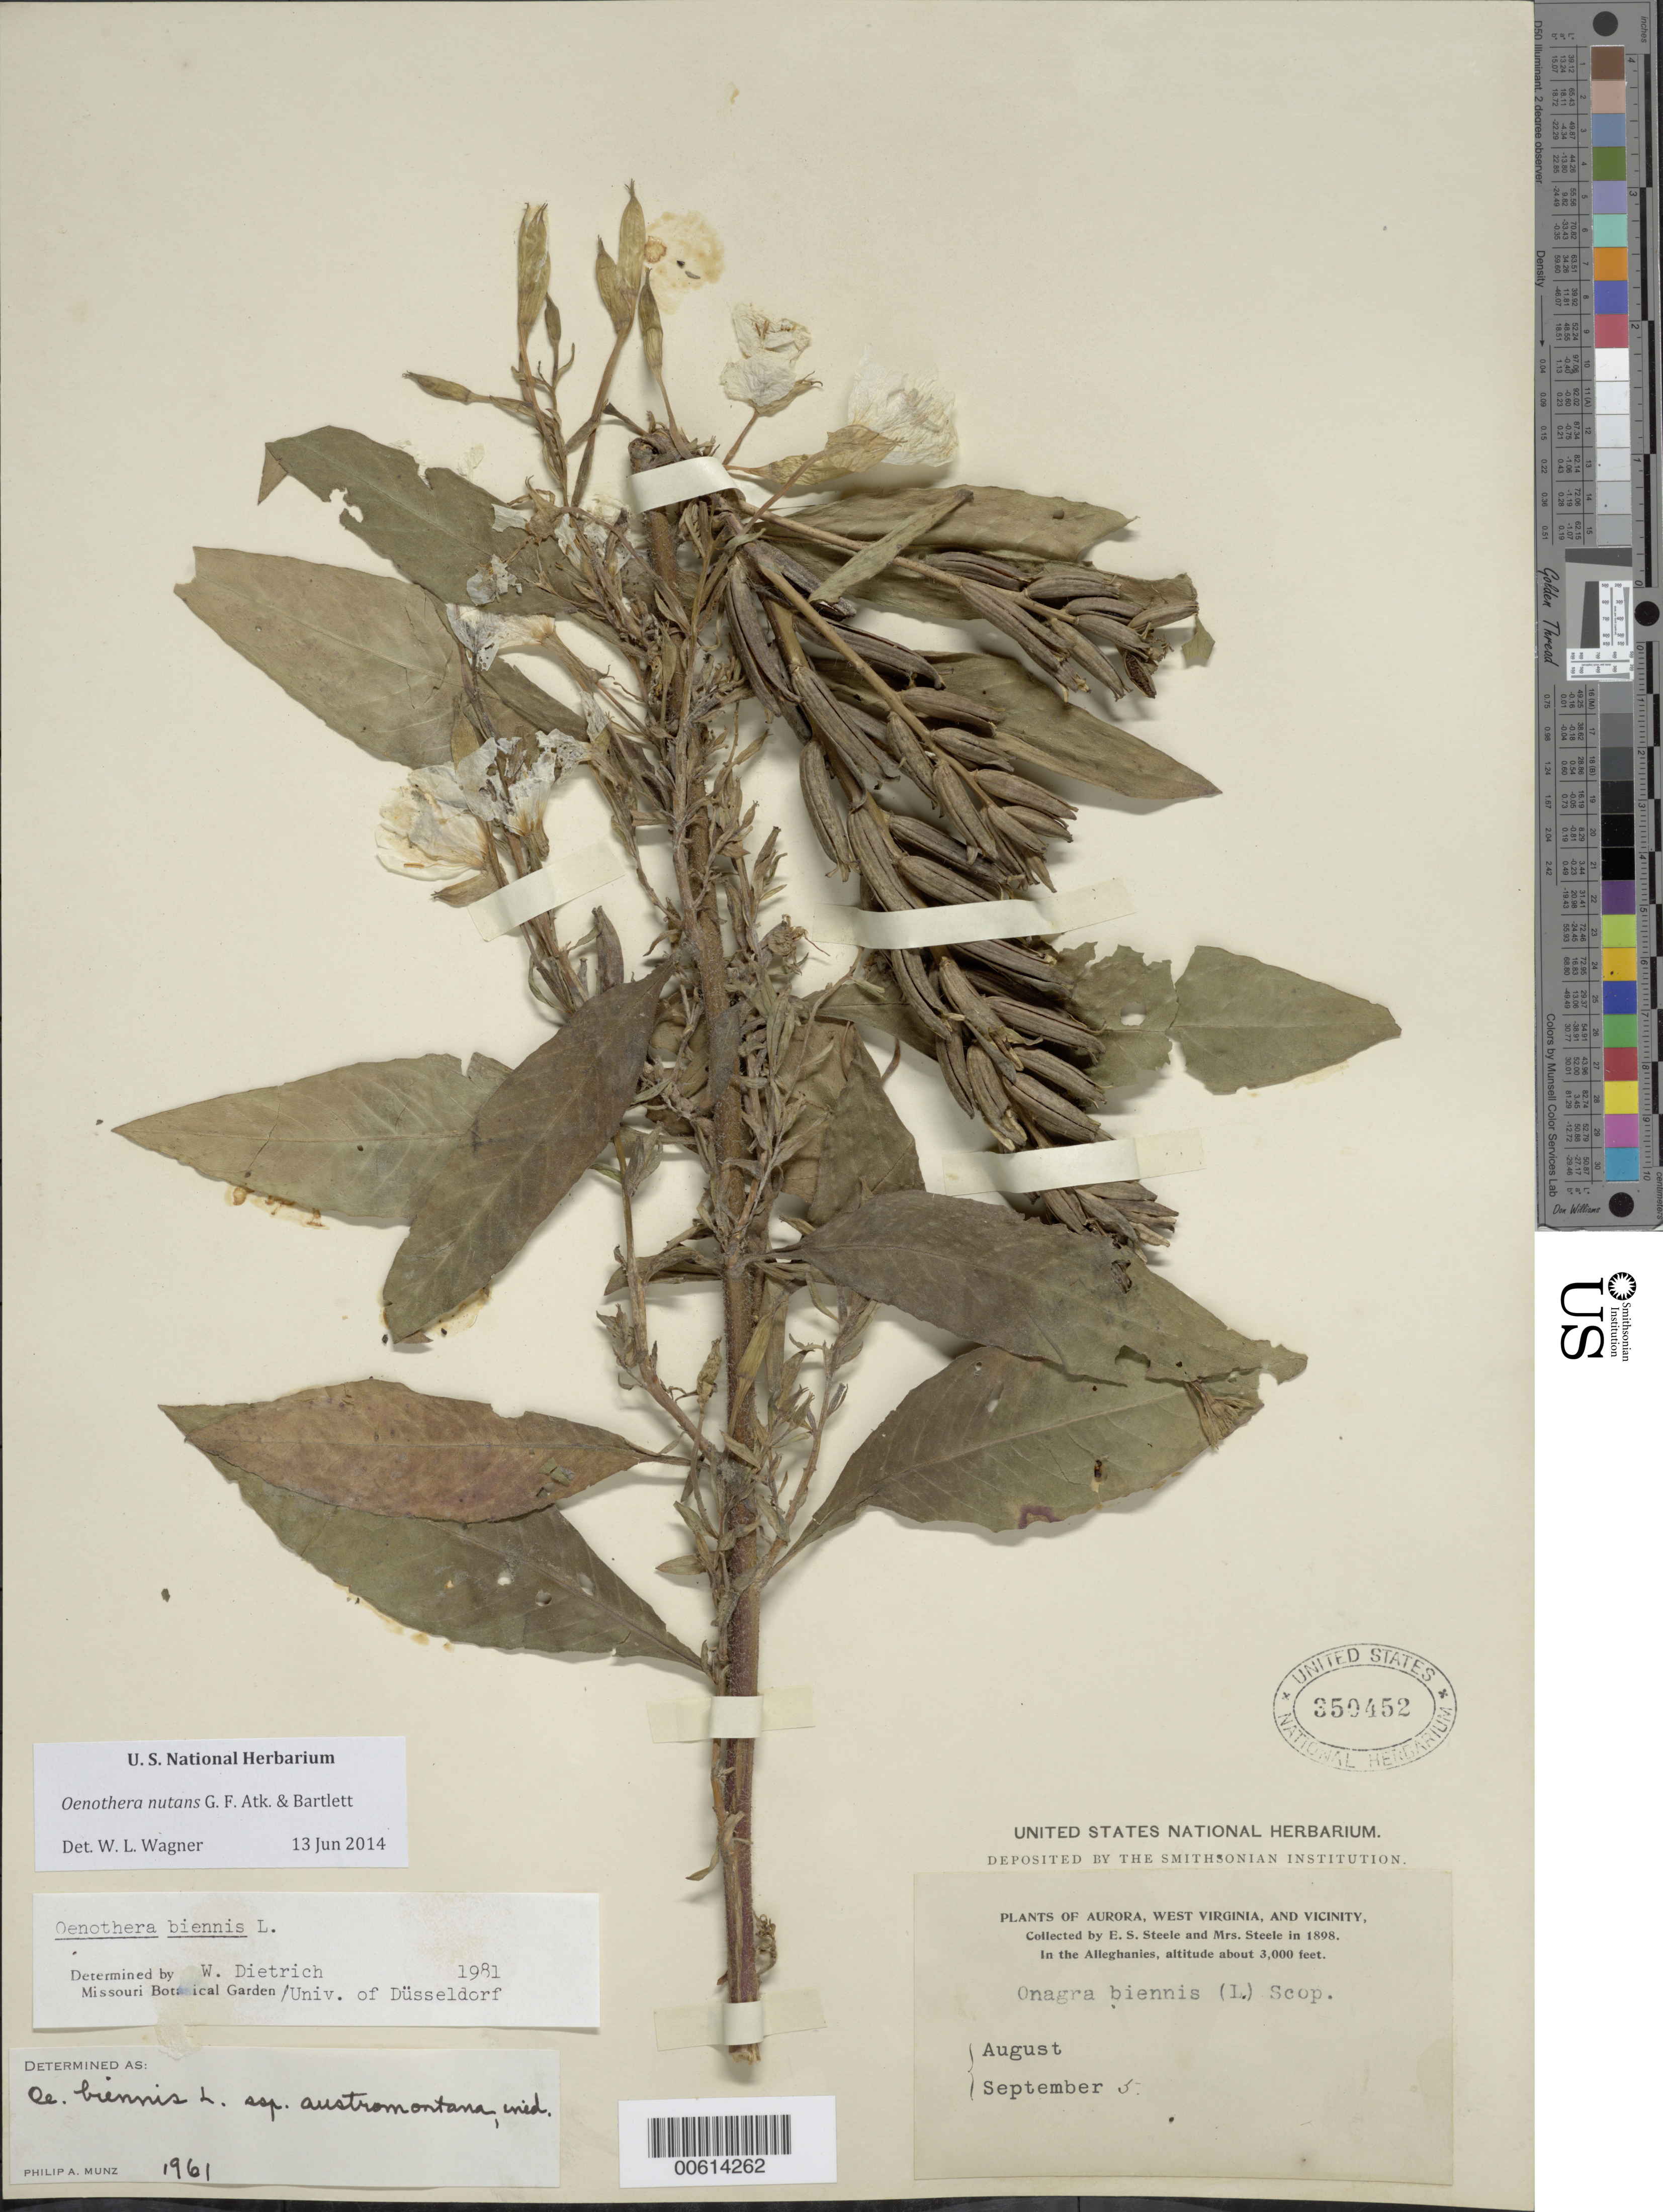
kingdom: Plantae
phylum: Tracheophyta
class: Magnoliopsida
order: Myrtales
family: Onagraceae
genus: Oenothera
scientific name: Oenothera nutans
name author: G.F. Atk. & Bartlett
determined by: Wagner, W. L., (BOT), Smithsonian Institution - National Museum of Natural History (UNITED STATES)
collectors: E. Steele & Mrs. E. S. Steele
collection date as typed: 05 Sep 1898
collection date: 1898-09-05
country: United States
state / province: West Virginia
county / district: Preston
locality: Aurora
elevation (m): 914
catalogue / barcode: US 350452